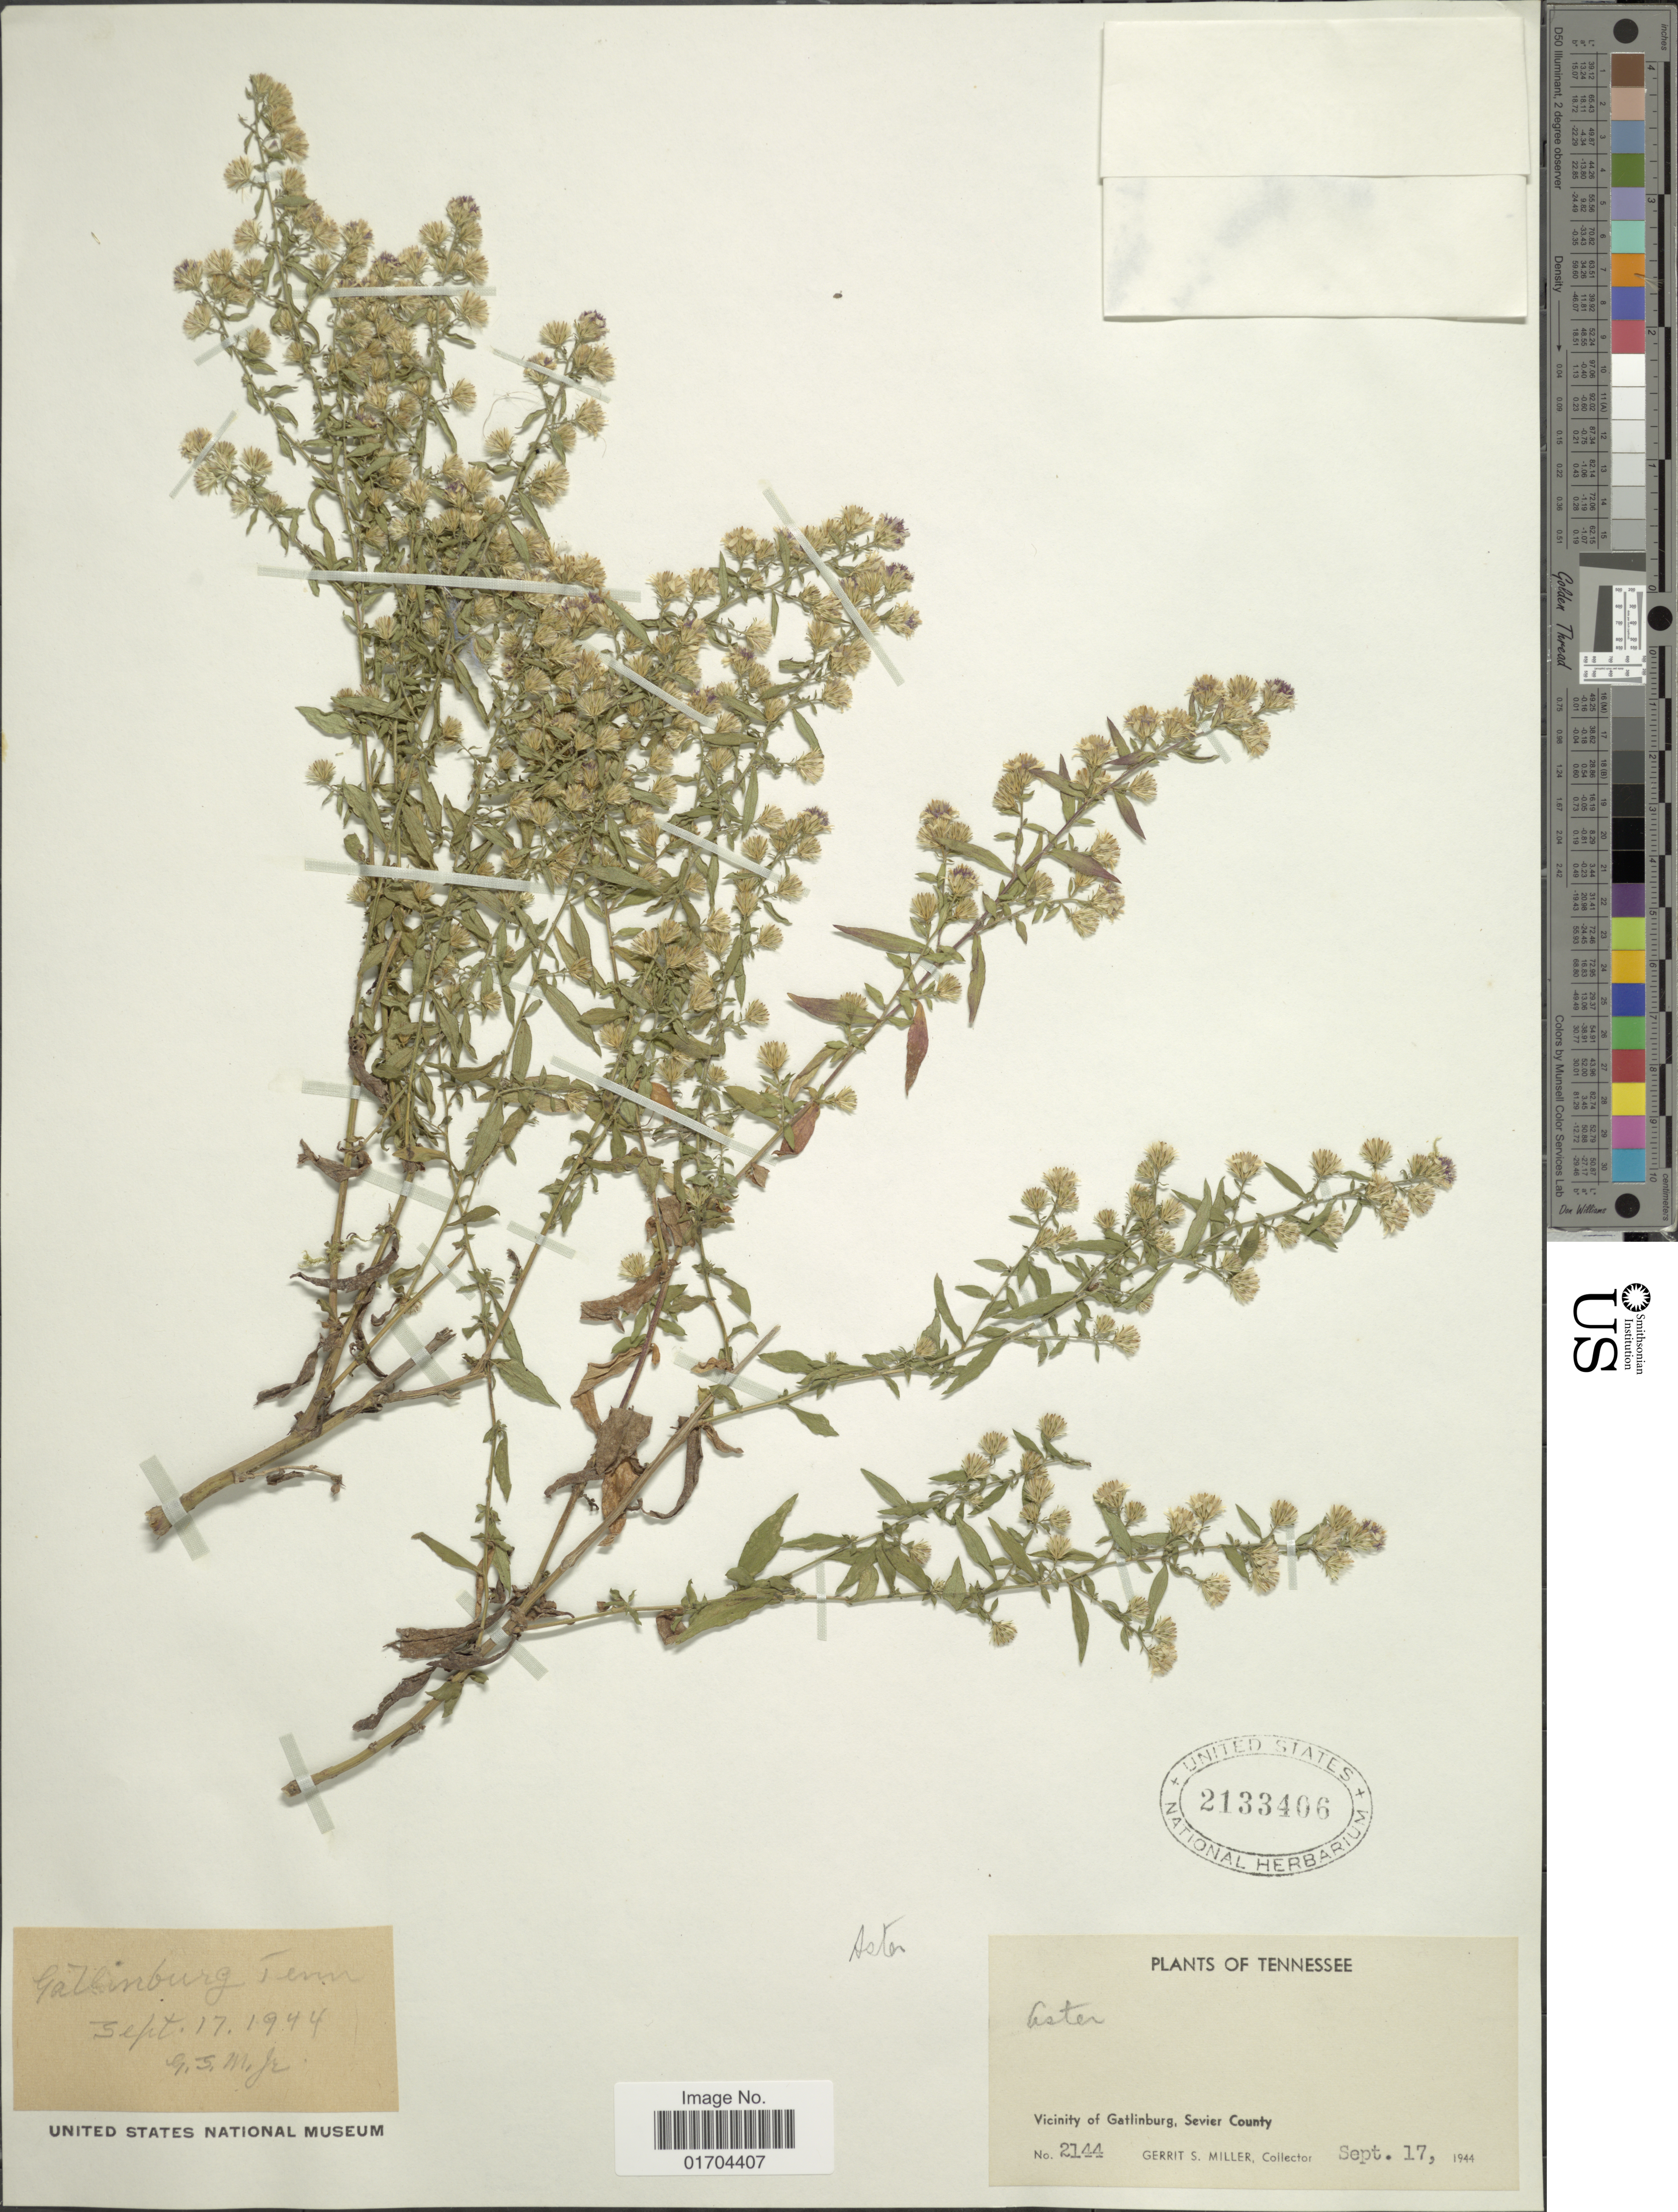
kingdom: Plantae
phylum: Tracheophyta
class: Magnoliopsida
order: Asterales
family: Asteraceae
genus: Symphyotrichum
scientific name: Symphyotrichum sp.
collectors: G. S. Miller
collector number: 2144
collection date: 1944-09-17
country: United States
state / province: Tennessee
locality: Vicinity of Gatlinburg, Sevier County, Gatlinburg, Tenn.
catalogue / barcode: US 2133406